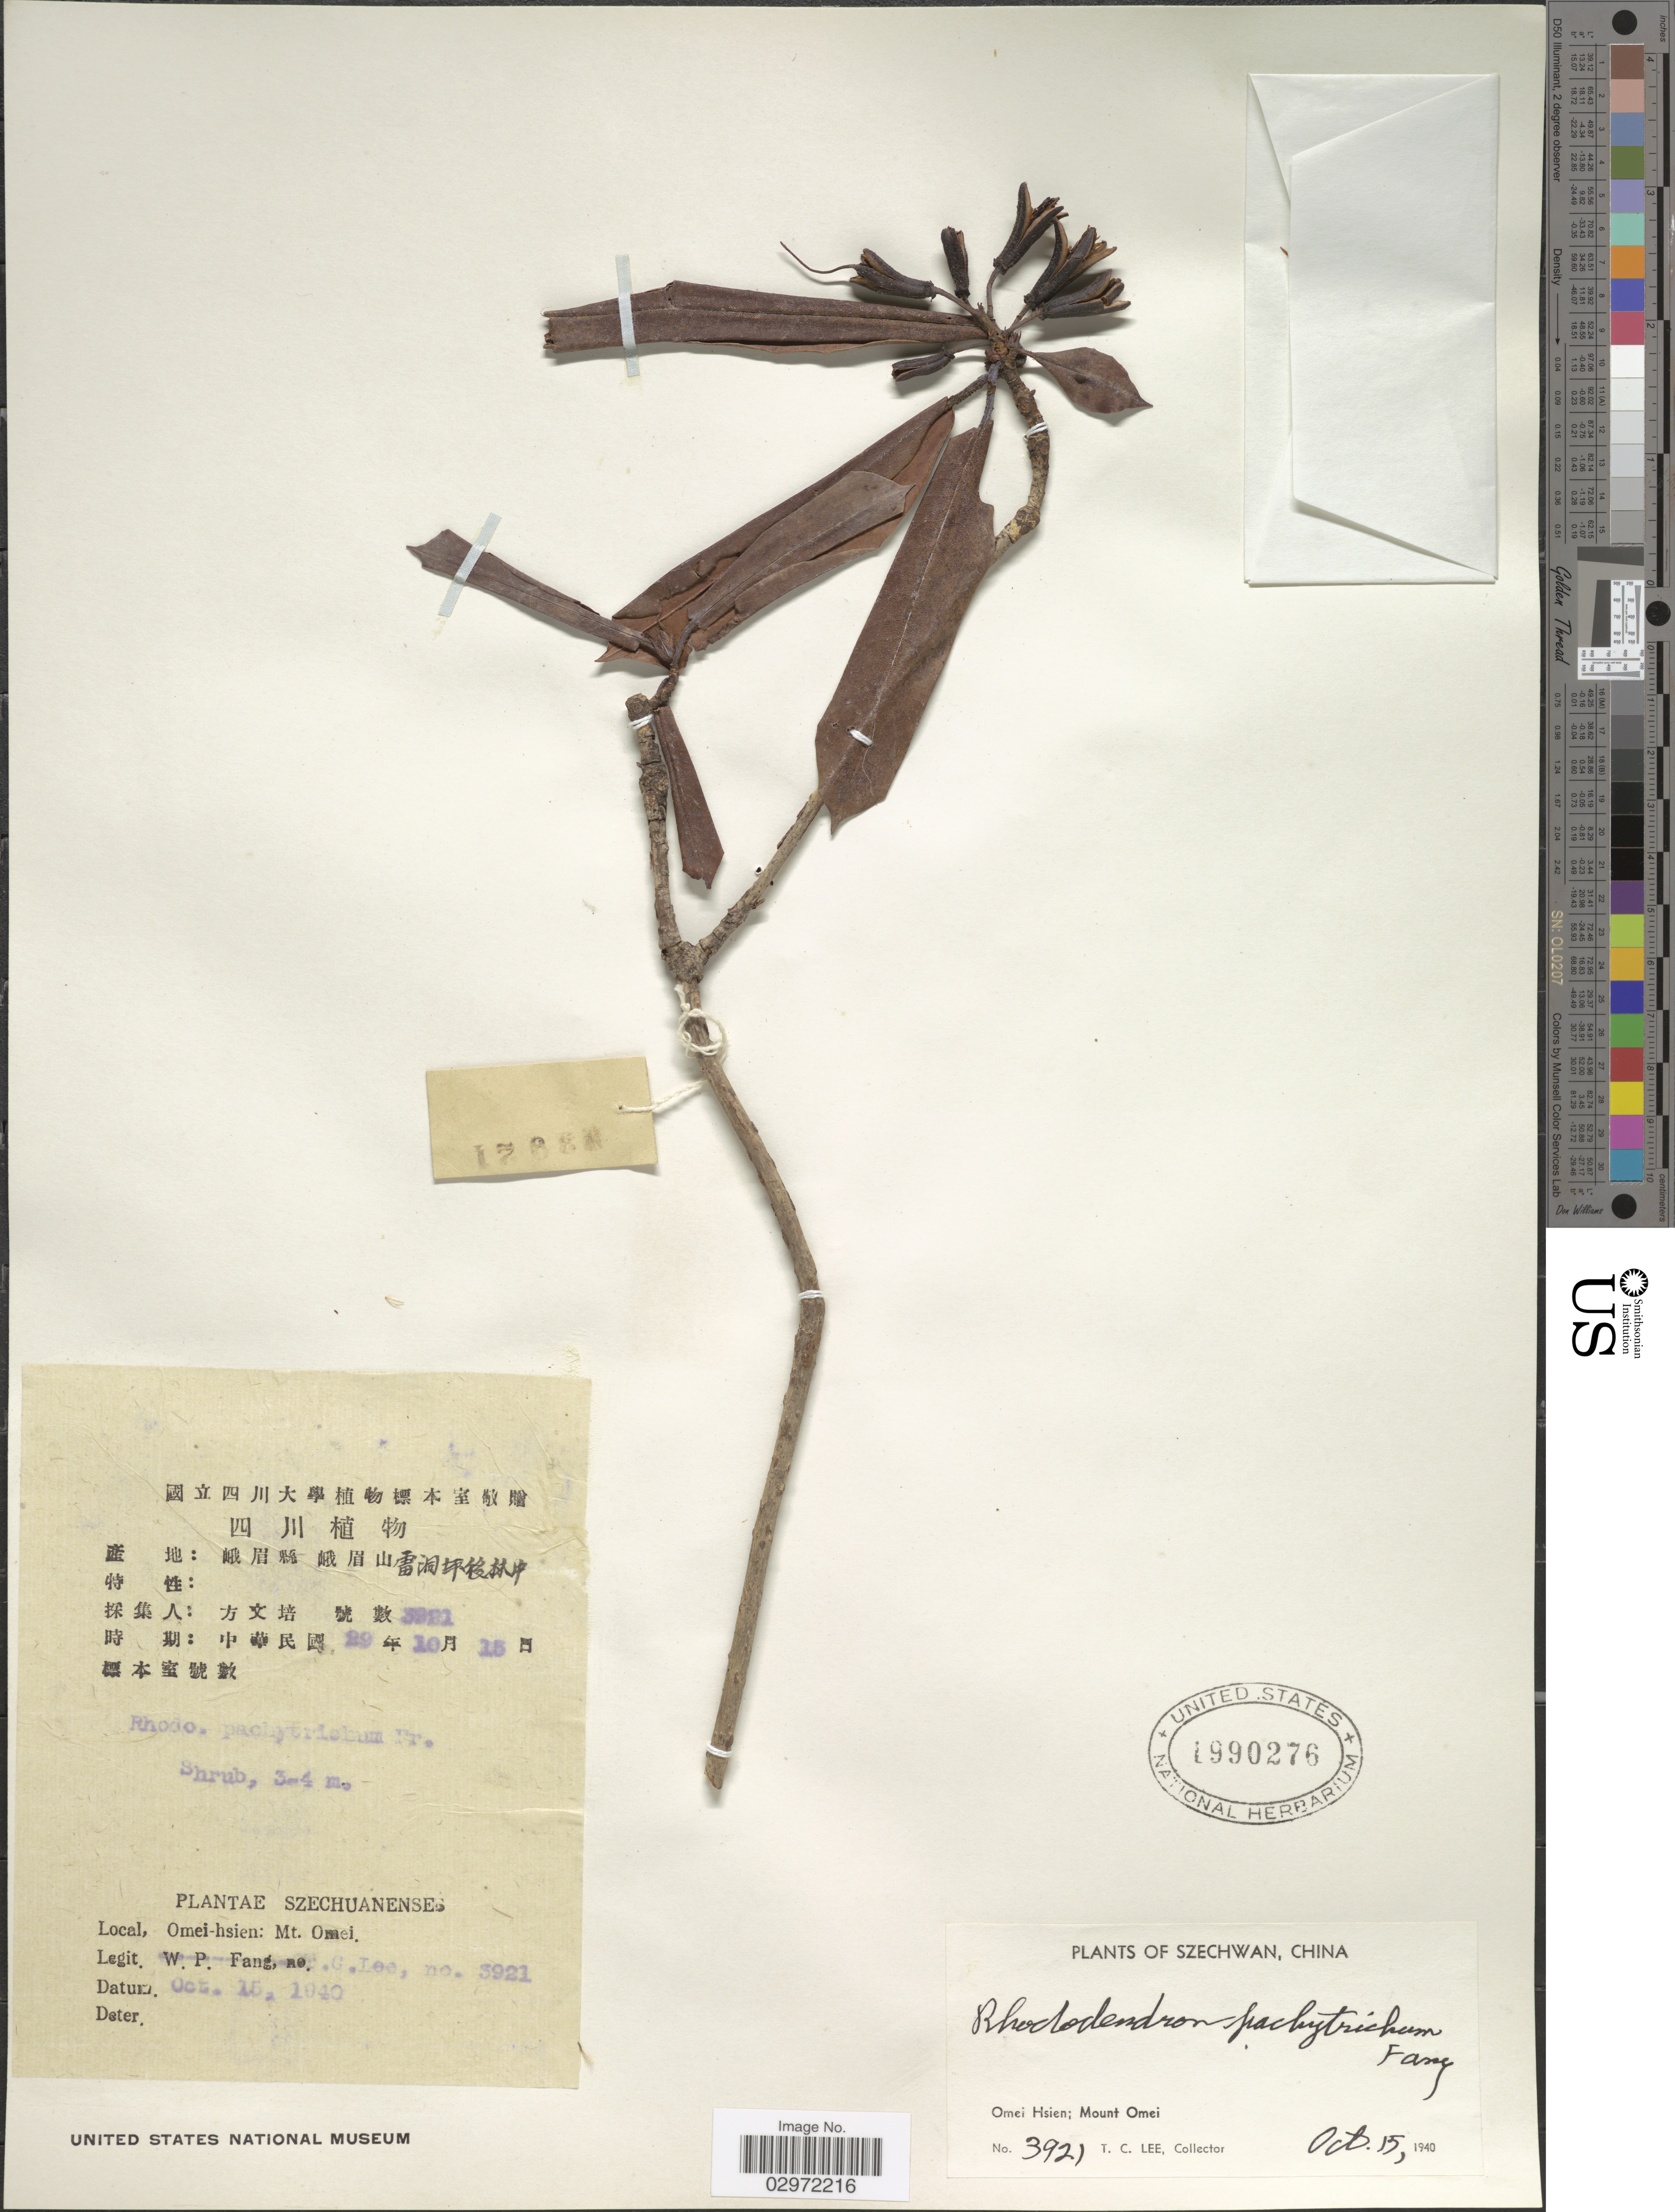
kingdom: Plantae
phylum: Tracheophyta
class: Magnoliopsida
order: Ericales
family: Ericaceae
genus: Rhododendron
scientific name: Rhododendron pachytrichum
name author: Franch.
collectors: T. Lee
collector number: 3921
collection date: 1940-10-15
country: China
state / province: Sichuan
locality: Szechwan. Omei-Hsien; Mount Omei.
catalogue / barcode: US 1990276